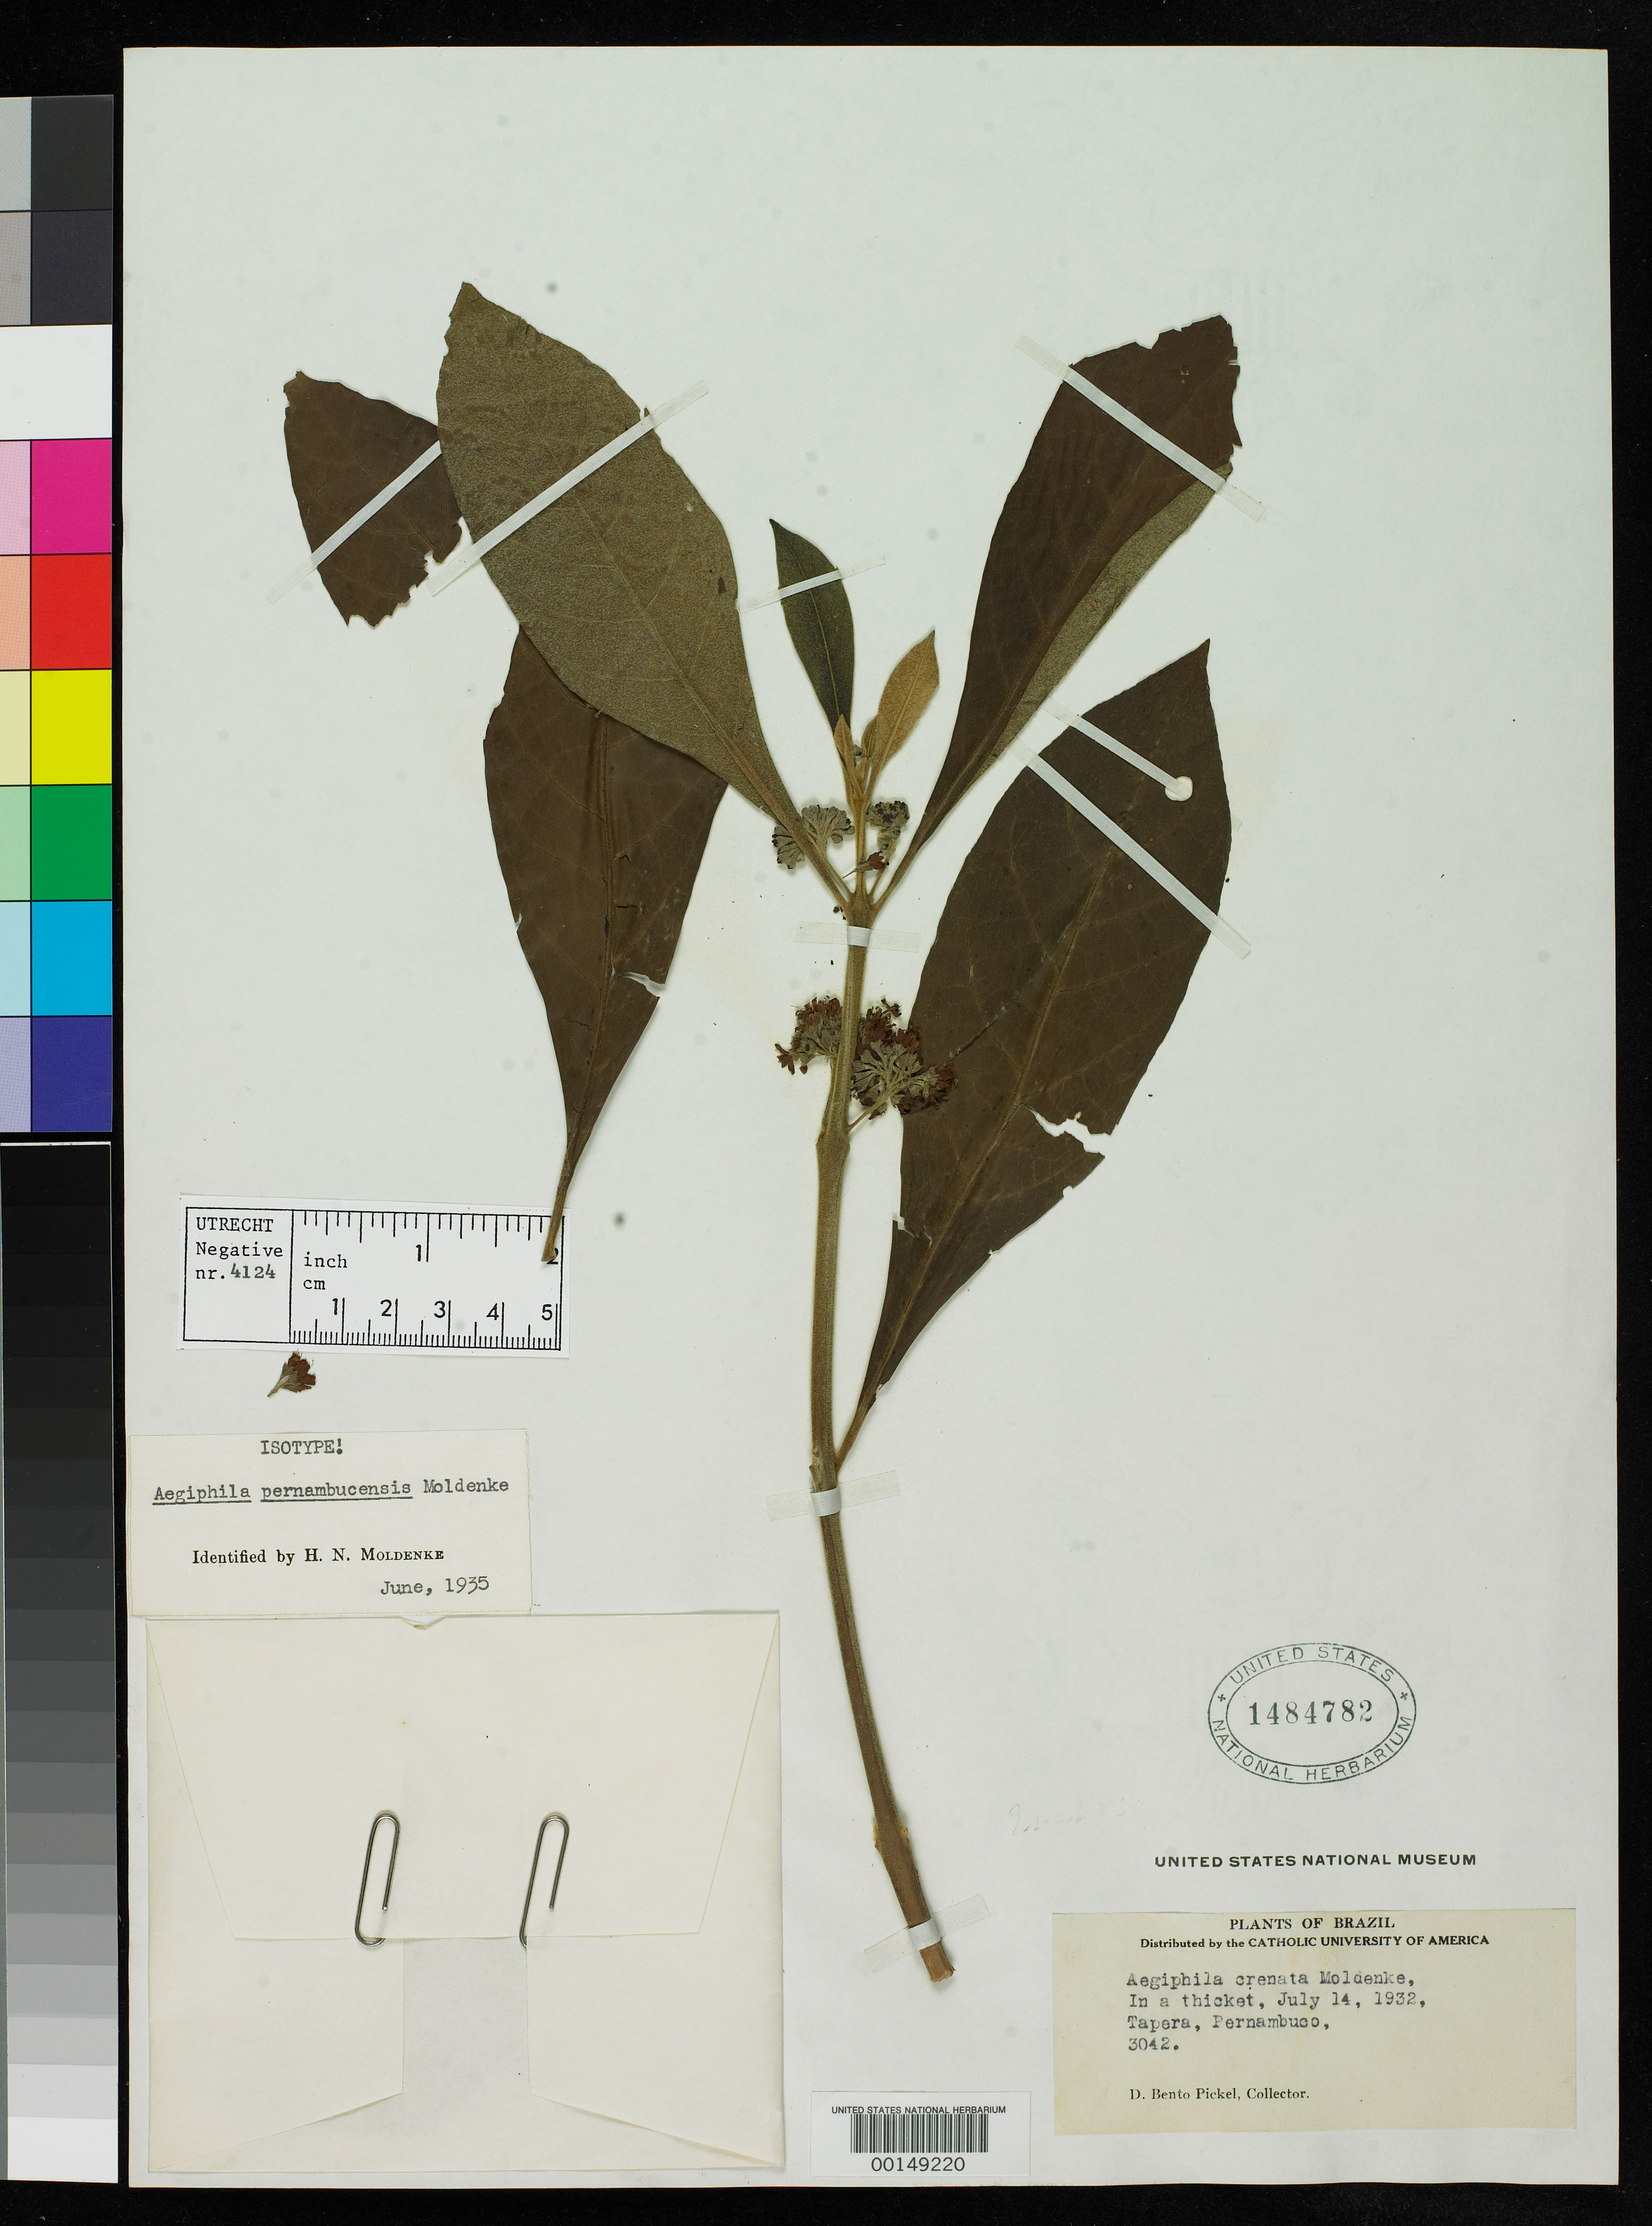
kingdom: Plantae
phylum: Tracheophyta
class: Magnoliopsida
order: Lamiales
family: Lamiaceae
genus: Aegiphila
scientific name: Aegiphila pernambucensis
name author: Moldenke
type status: Isotype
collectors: B. J. Pickel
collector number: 3042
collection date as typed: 14 Jul 1932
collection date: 1932-07-14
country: Brazil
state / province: Pernambuco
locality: Tapera.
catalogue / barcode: US 1484782